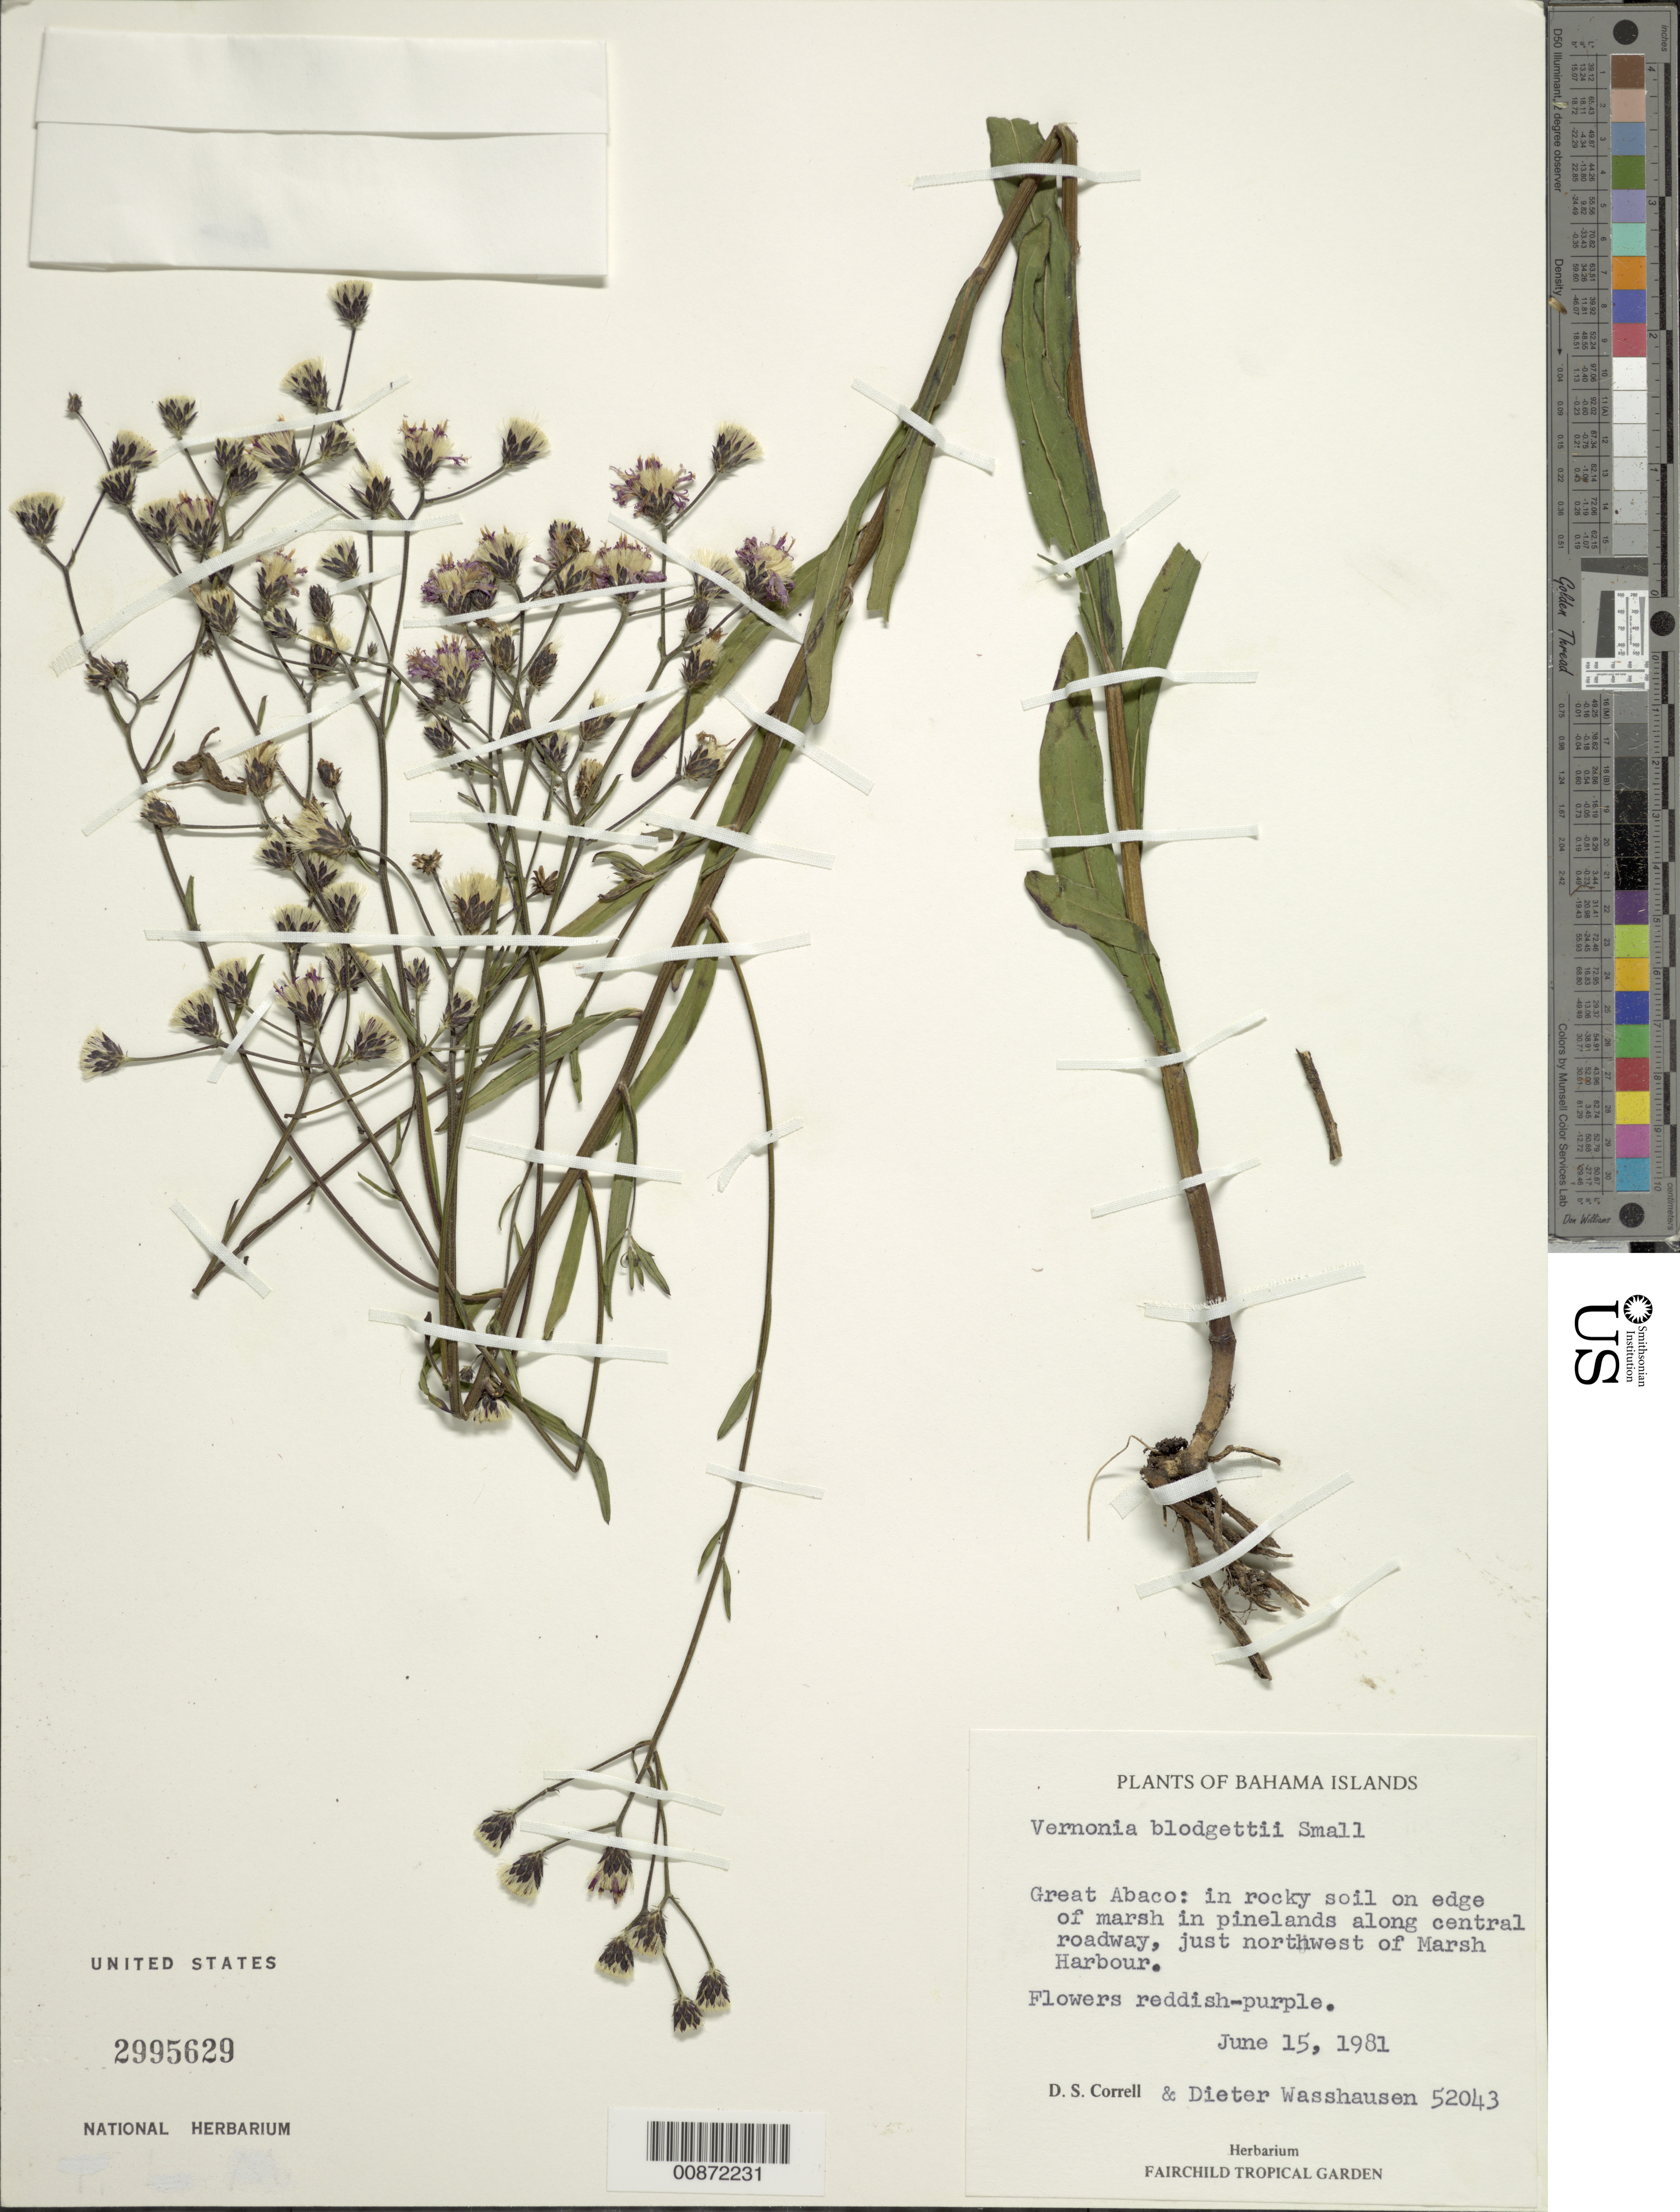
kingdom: Plantae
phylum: Tracheophyta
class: Magnoliopsida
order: Asterales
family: Asteraceae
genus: Vernonia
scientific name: Vernonia blodgettii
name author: Small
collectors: D. S. Correll & D. C. Wasshausen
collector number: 52043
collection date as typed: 15 Jun 1981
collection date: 1981-06-15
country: Bahamas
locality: Great Abaco: along central roadway, just northwest of Marsh Harbor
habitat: In rocky soil on edge of marsh, in pinelands along road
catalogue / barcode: US 2995629